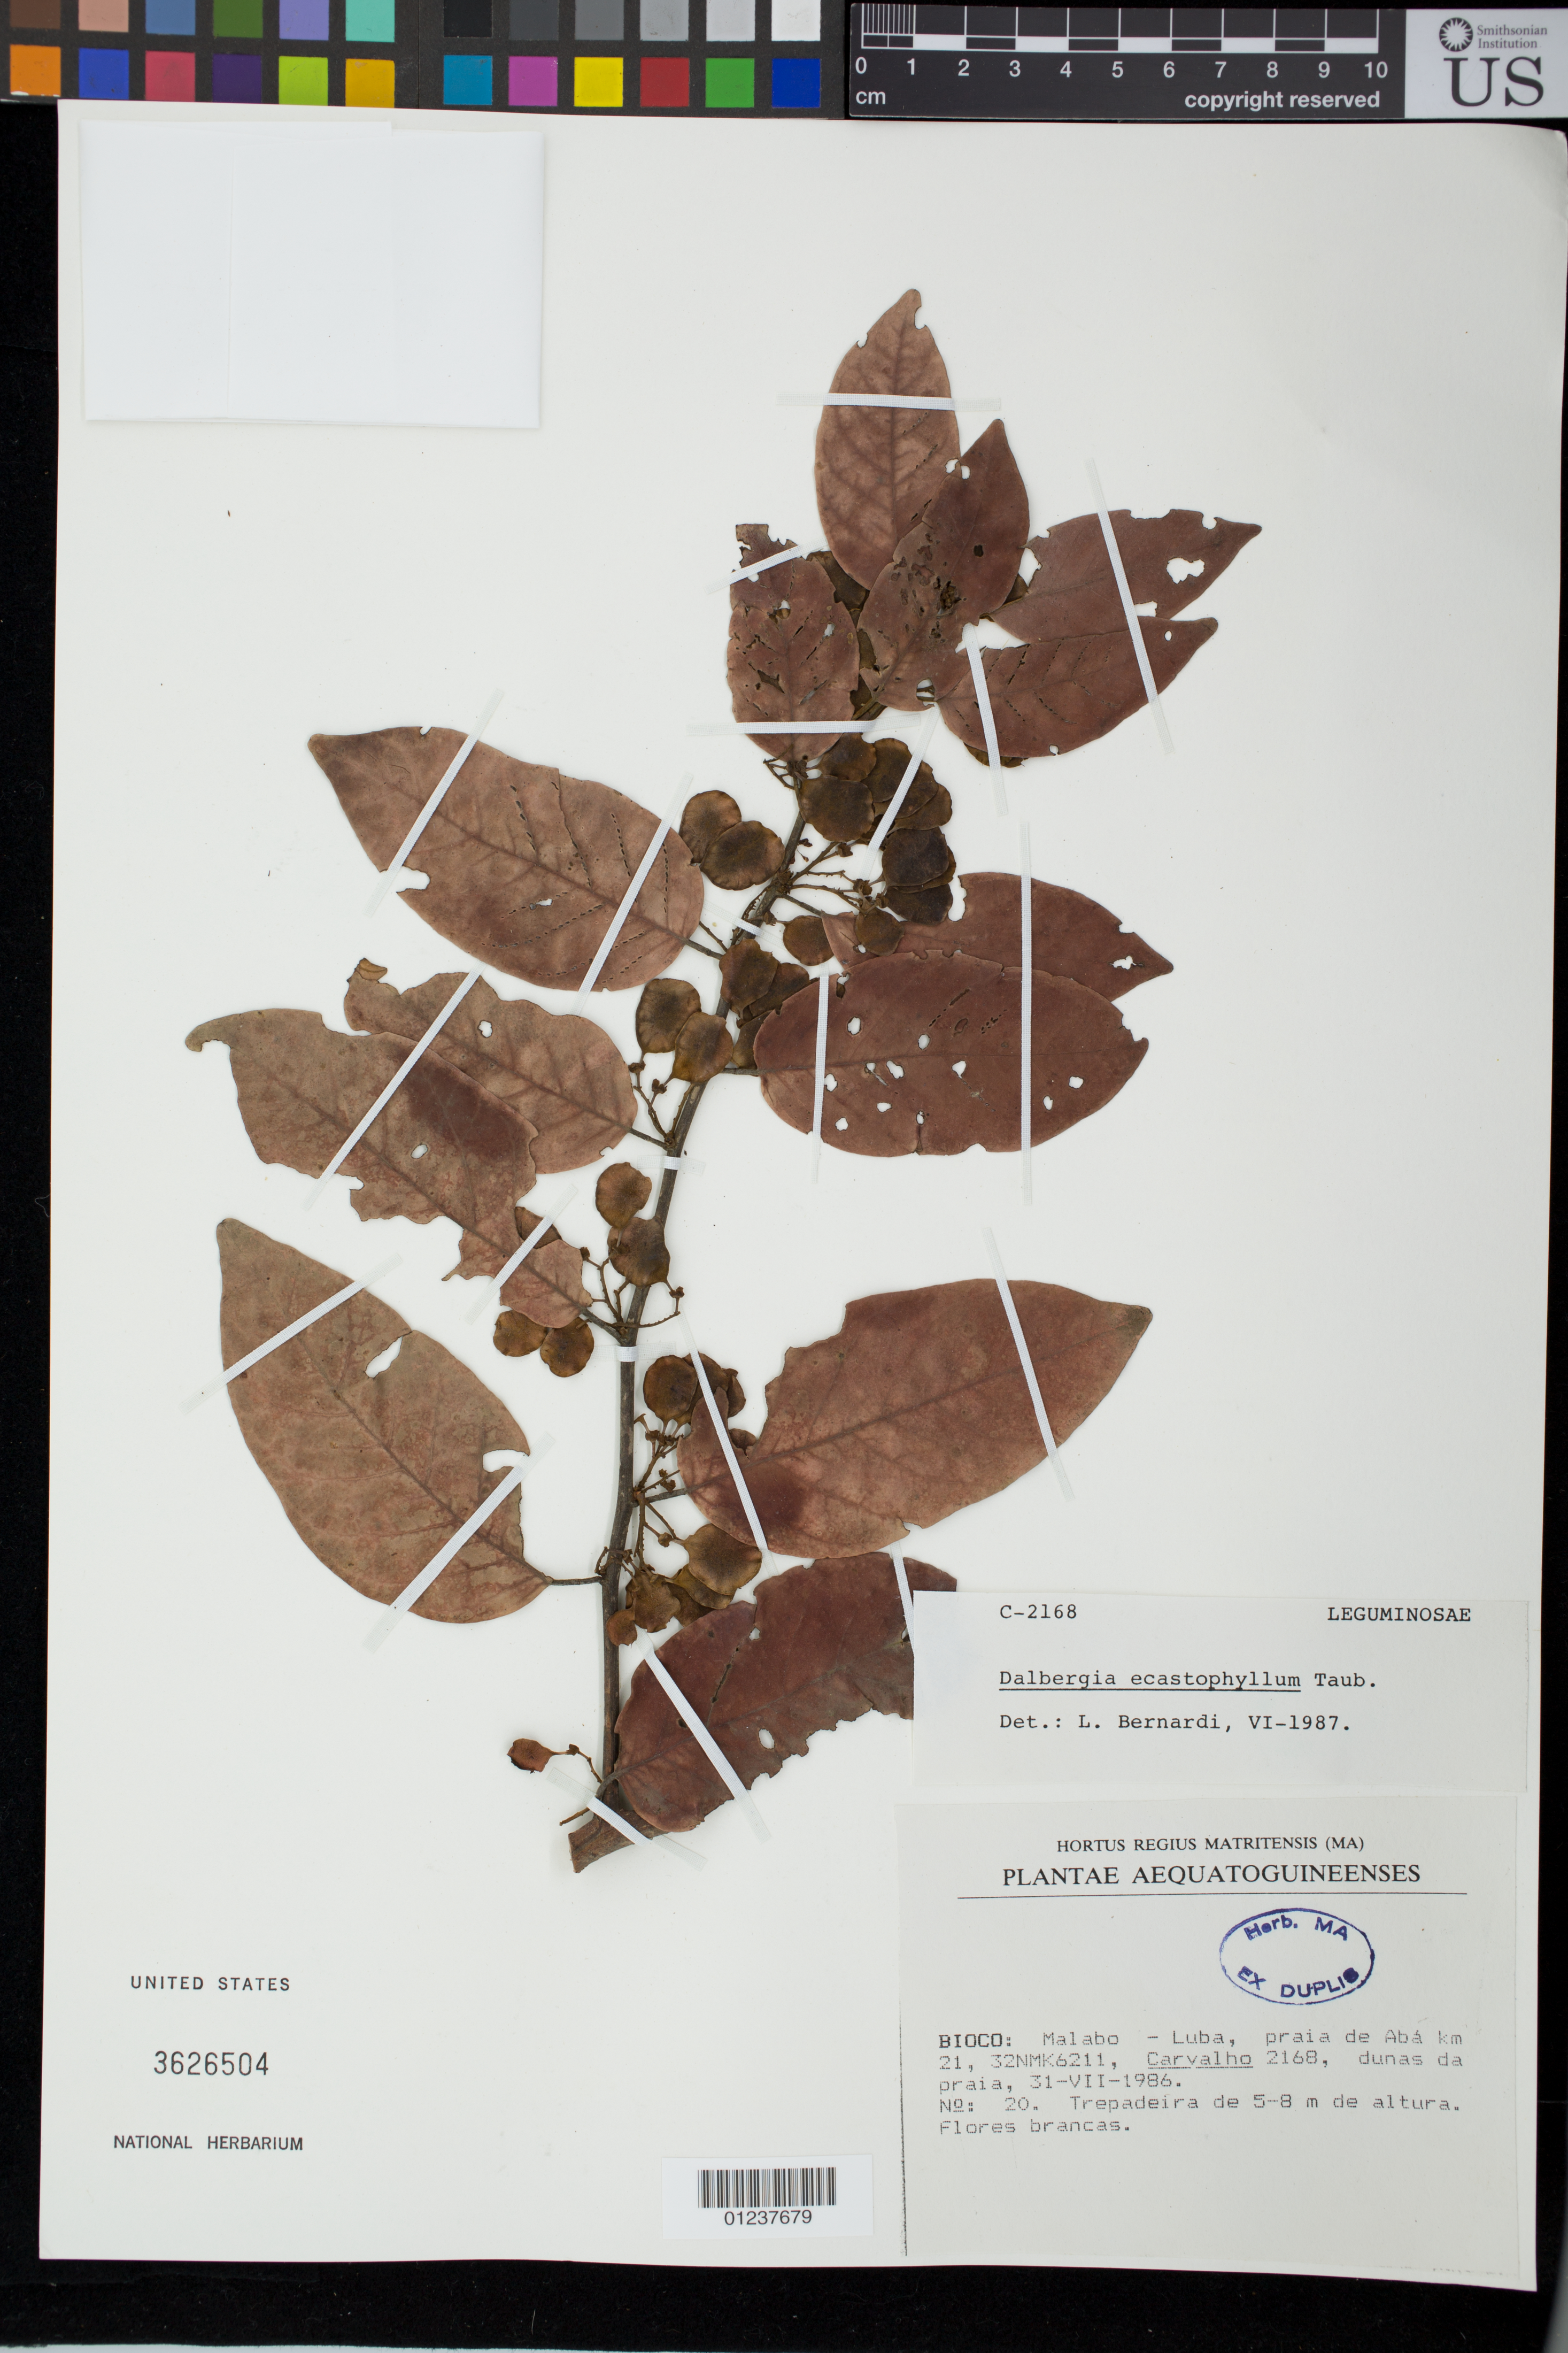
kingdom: Plantae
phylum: Tracheophyta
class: Magnoliopsida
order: Fabales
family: Fabaceae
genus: Dalbergia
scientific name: Dalbergia ecastaphyllum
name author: (L.) Taub.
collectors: Carvalho, --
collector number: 2168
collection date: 1986-07-31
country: Equatorial Guinea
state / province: Bioko Norte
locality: Malabo - Luba, praia de Aba km 21, 32NMK6211, dunas da praia.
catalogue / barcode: US 3626504